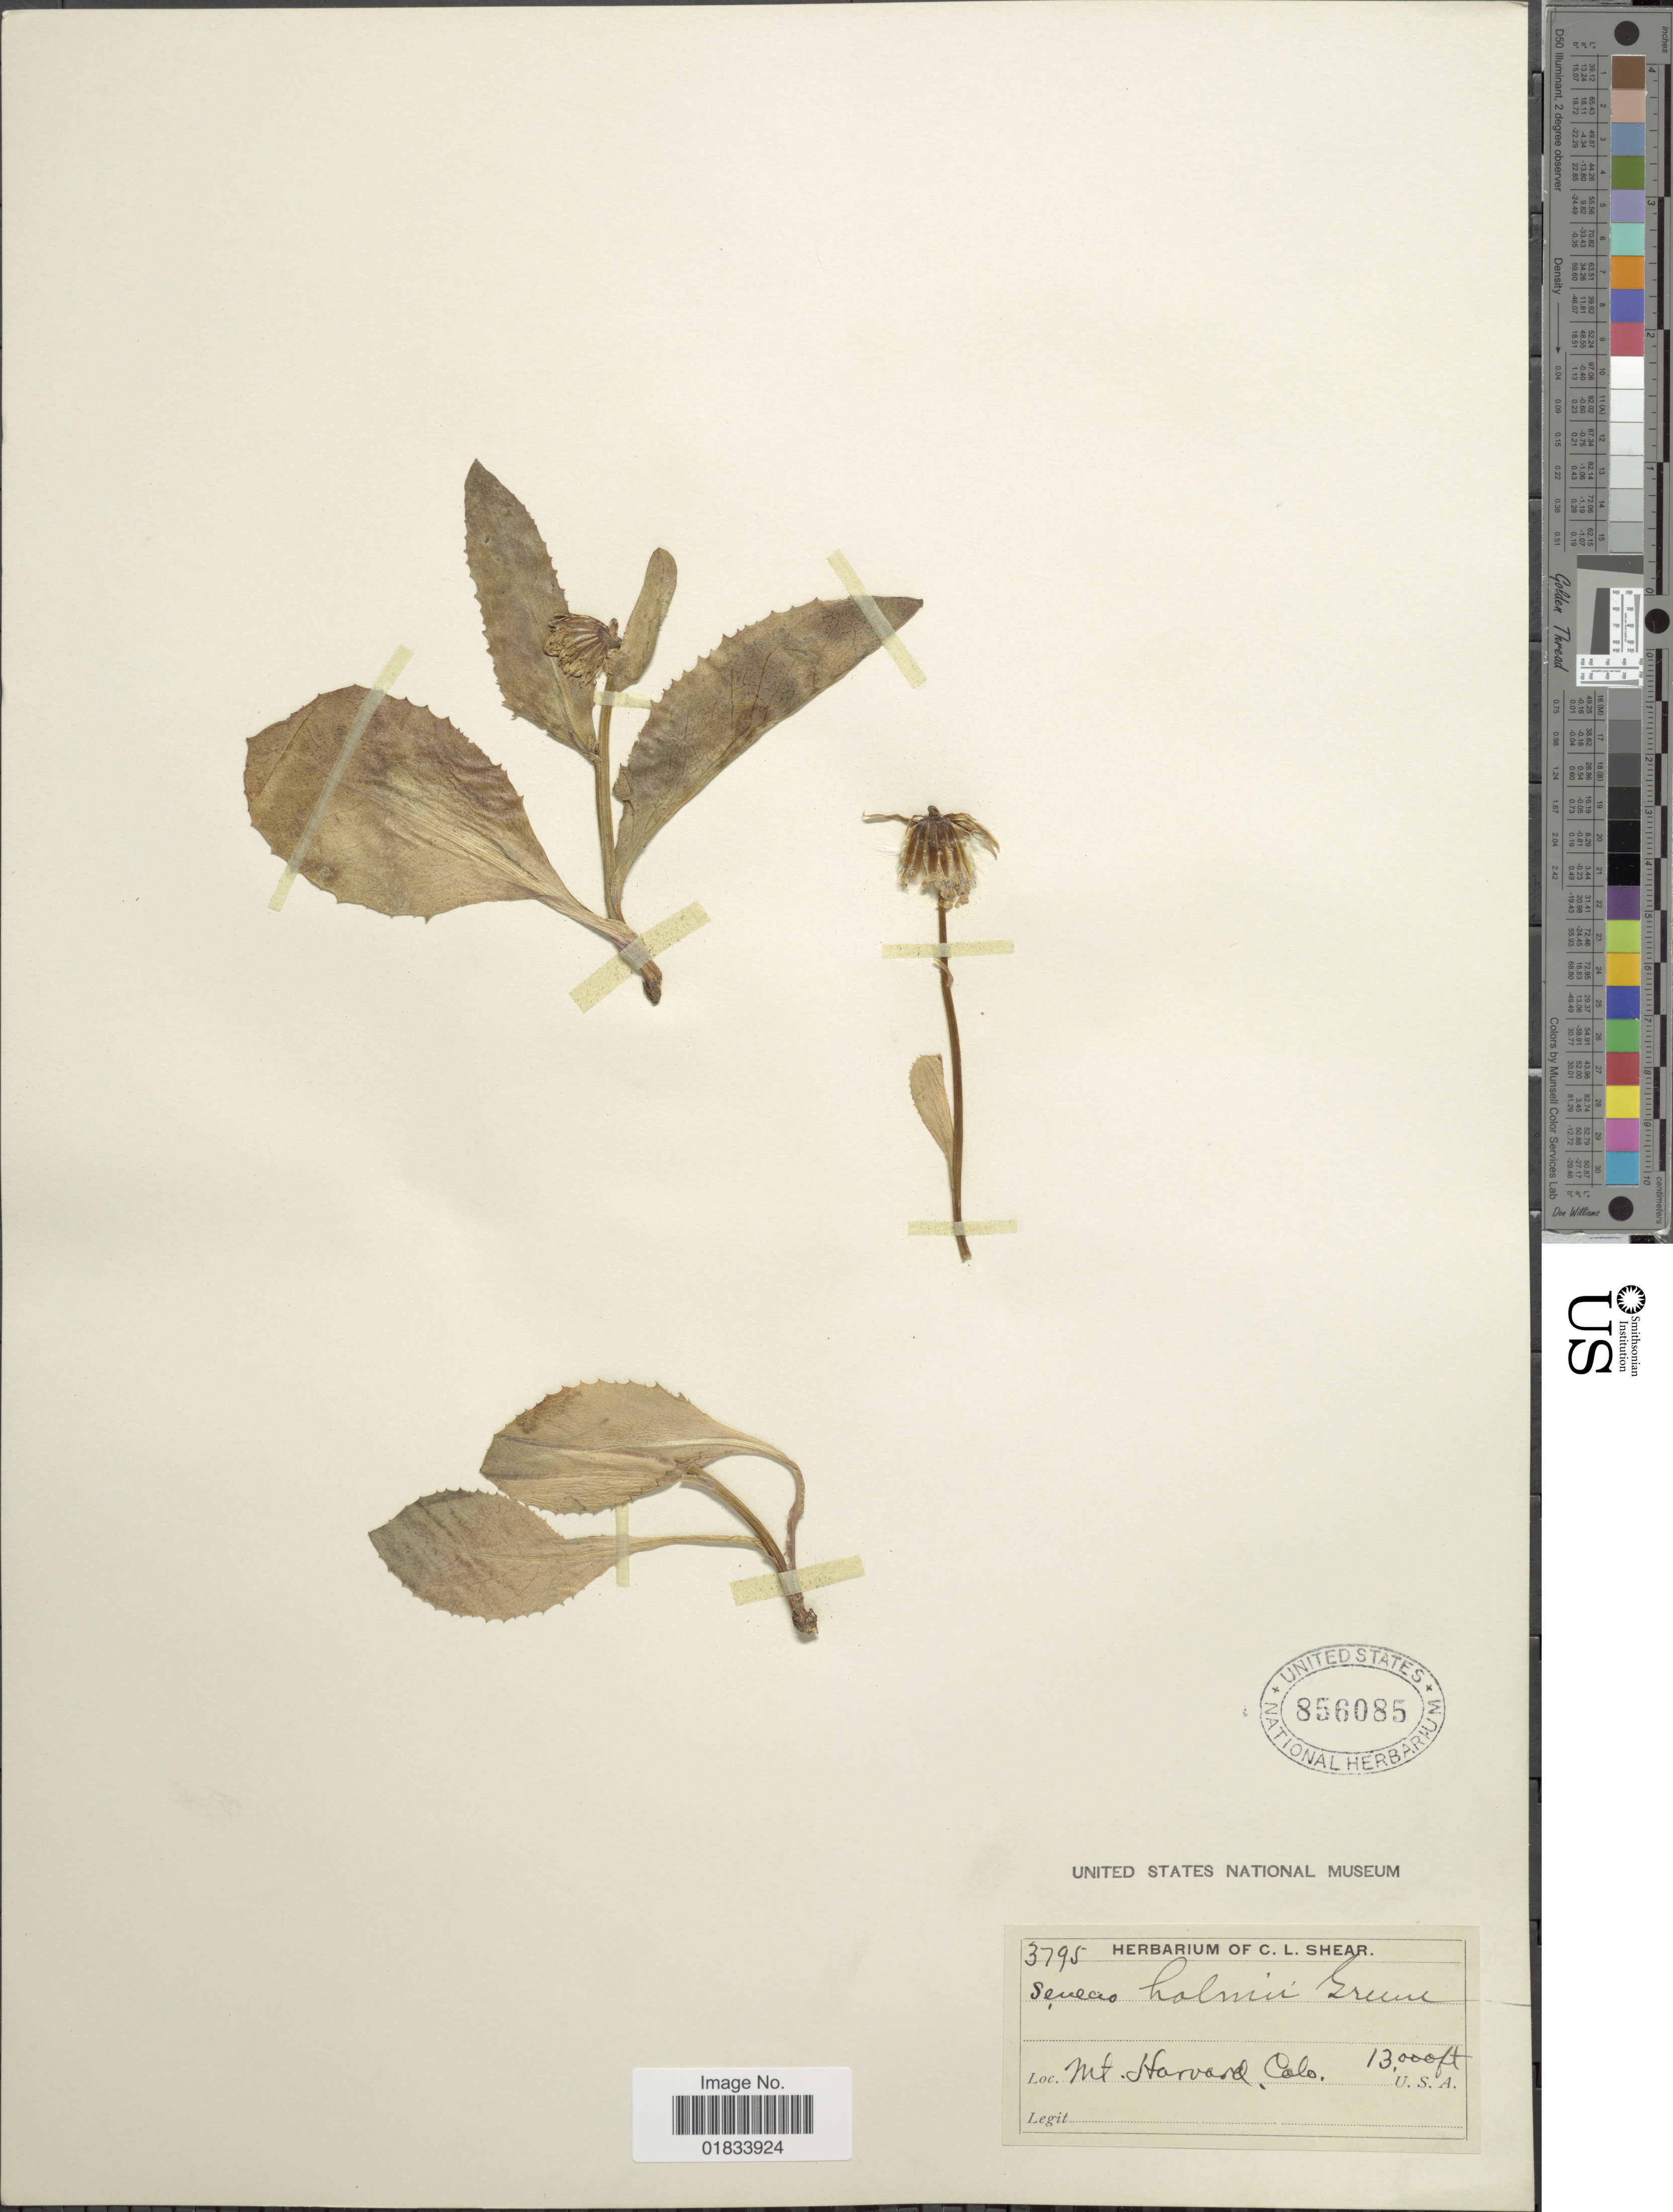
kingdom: Plantae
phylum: Tracheophyta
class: Magnoliopsida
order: Asterales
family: Asteraceae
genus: Senecio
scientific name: Senecio amplectens var. holmii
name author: (Greene) Harrington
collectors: ex herb. of C. L. Shear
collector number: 3795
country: United States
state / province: Colorado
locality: Mt. Harvard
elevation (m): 3962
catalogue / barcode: US 856085